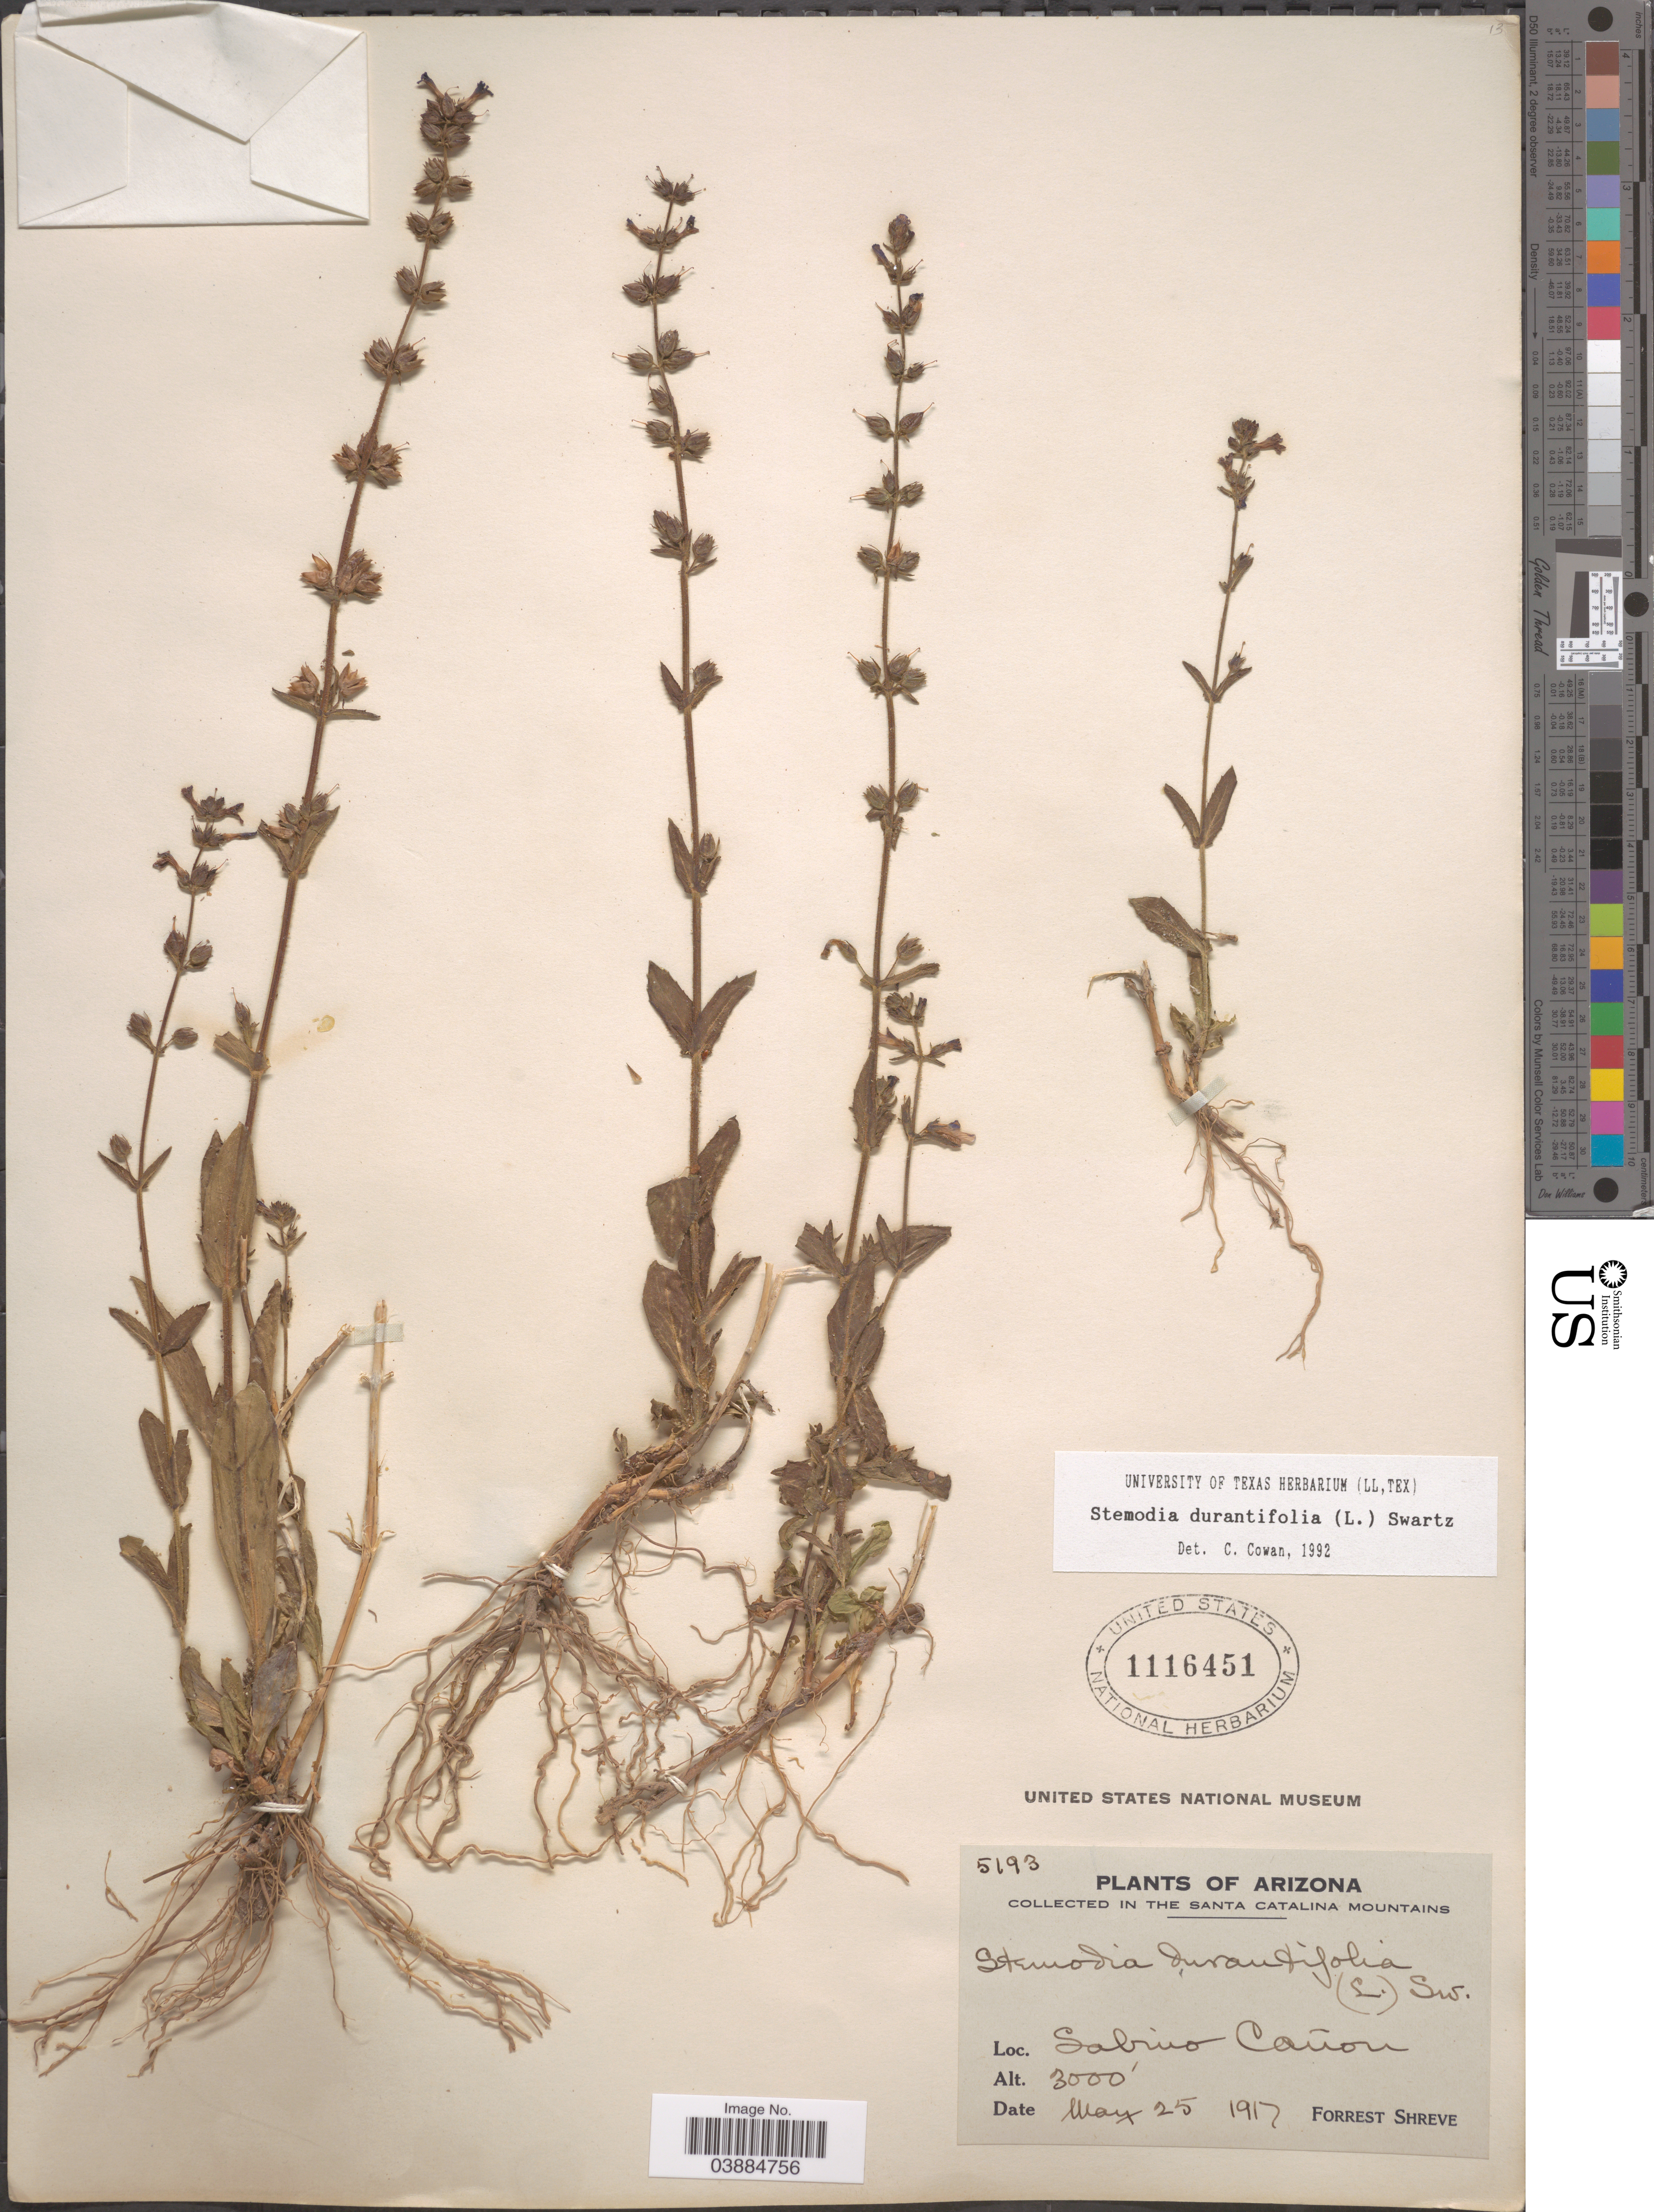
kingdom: Plantae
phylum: Tracheophyta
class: Magnoliopsida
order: Lamiales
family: Plantaginaceae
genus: Stemodia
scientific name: Stemodia durantifolia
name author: (L.) Sw.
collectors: F. Shreve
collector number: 5193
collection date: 1917-05-25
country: United States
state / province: Arizona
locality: In the Santa Catalina Mountains. Sabino Cañon.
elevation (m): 914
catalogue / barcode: US 1116451